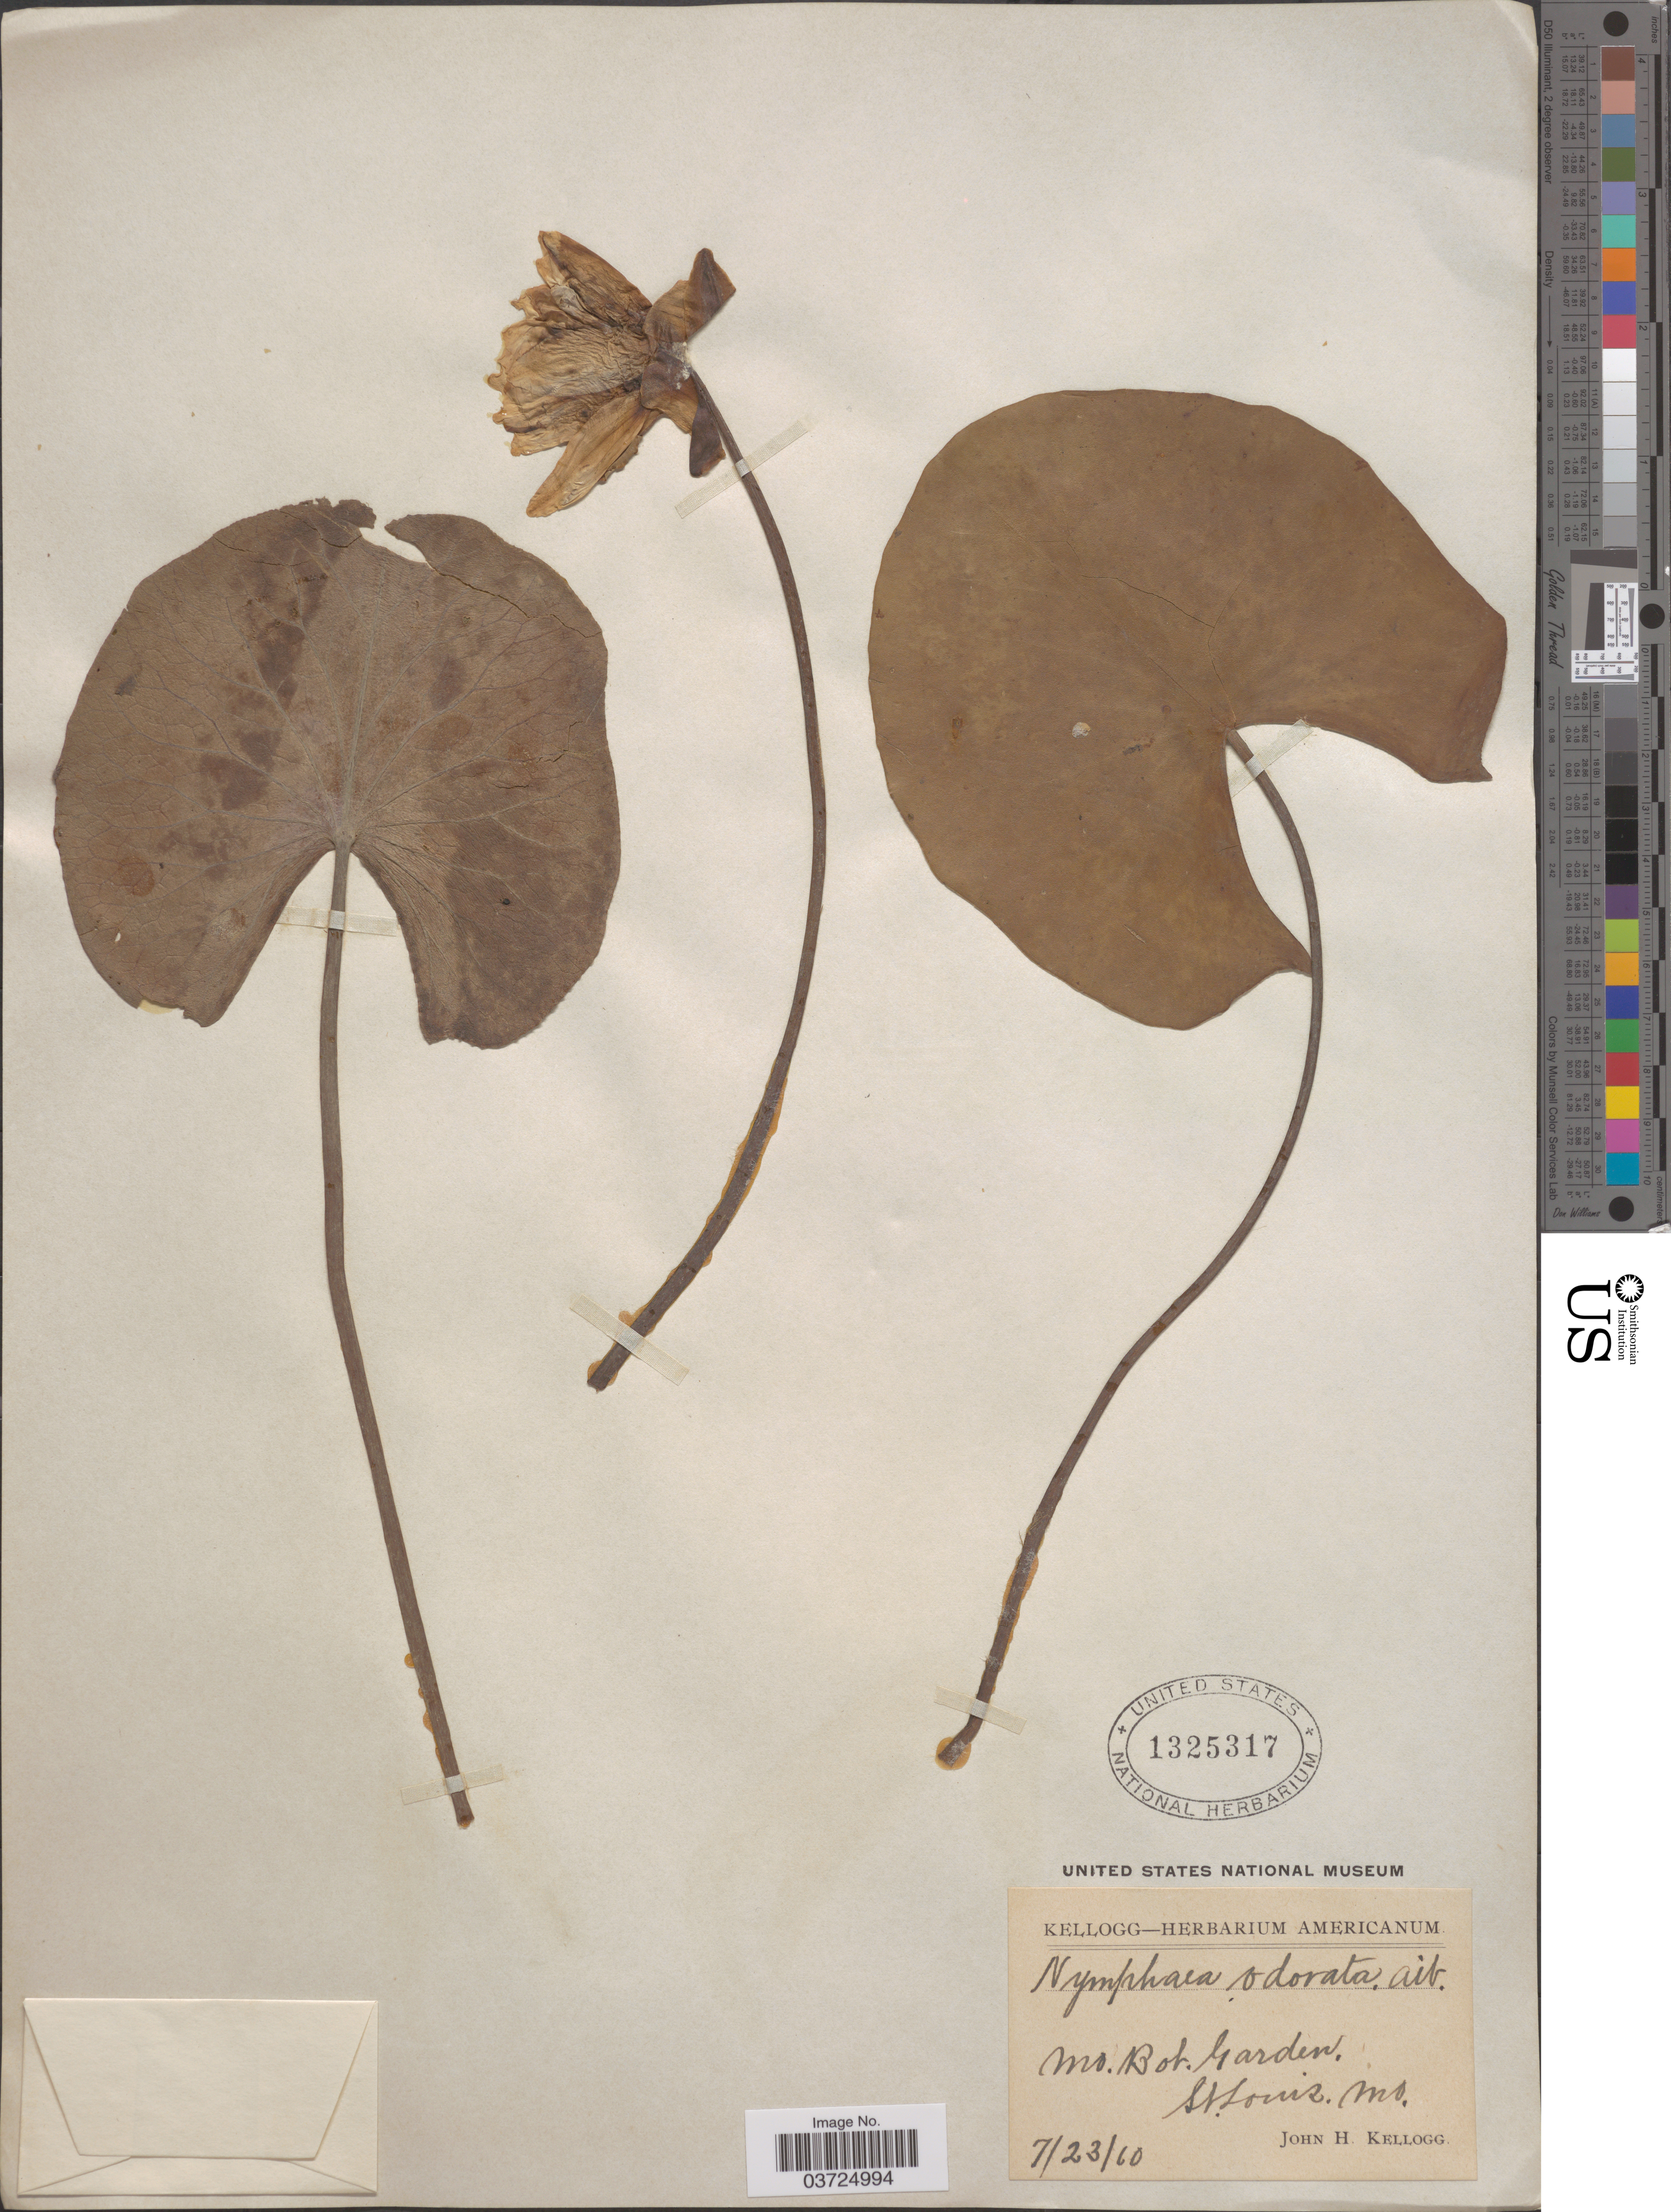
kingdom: Plantae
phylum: Tracheophyta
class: Magnoliopsida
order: Nymphaeales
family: Nymphaeaceae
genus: Nymphaea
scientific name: Nymphaea odorata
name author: Aiton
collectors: J. H. Kellogg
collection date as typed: Transcribed d/m/y: 23/7/60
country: United States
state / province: Missouri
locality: Mo. Bot. Garden. St. Louis.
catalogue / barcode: US 1325317